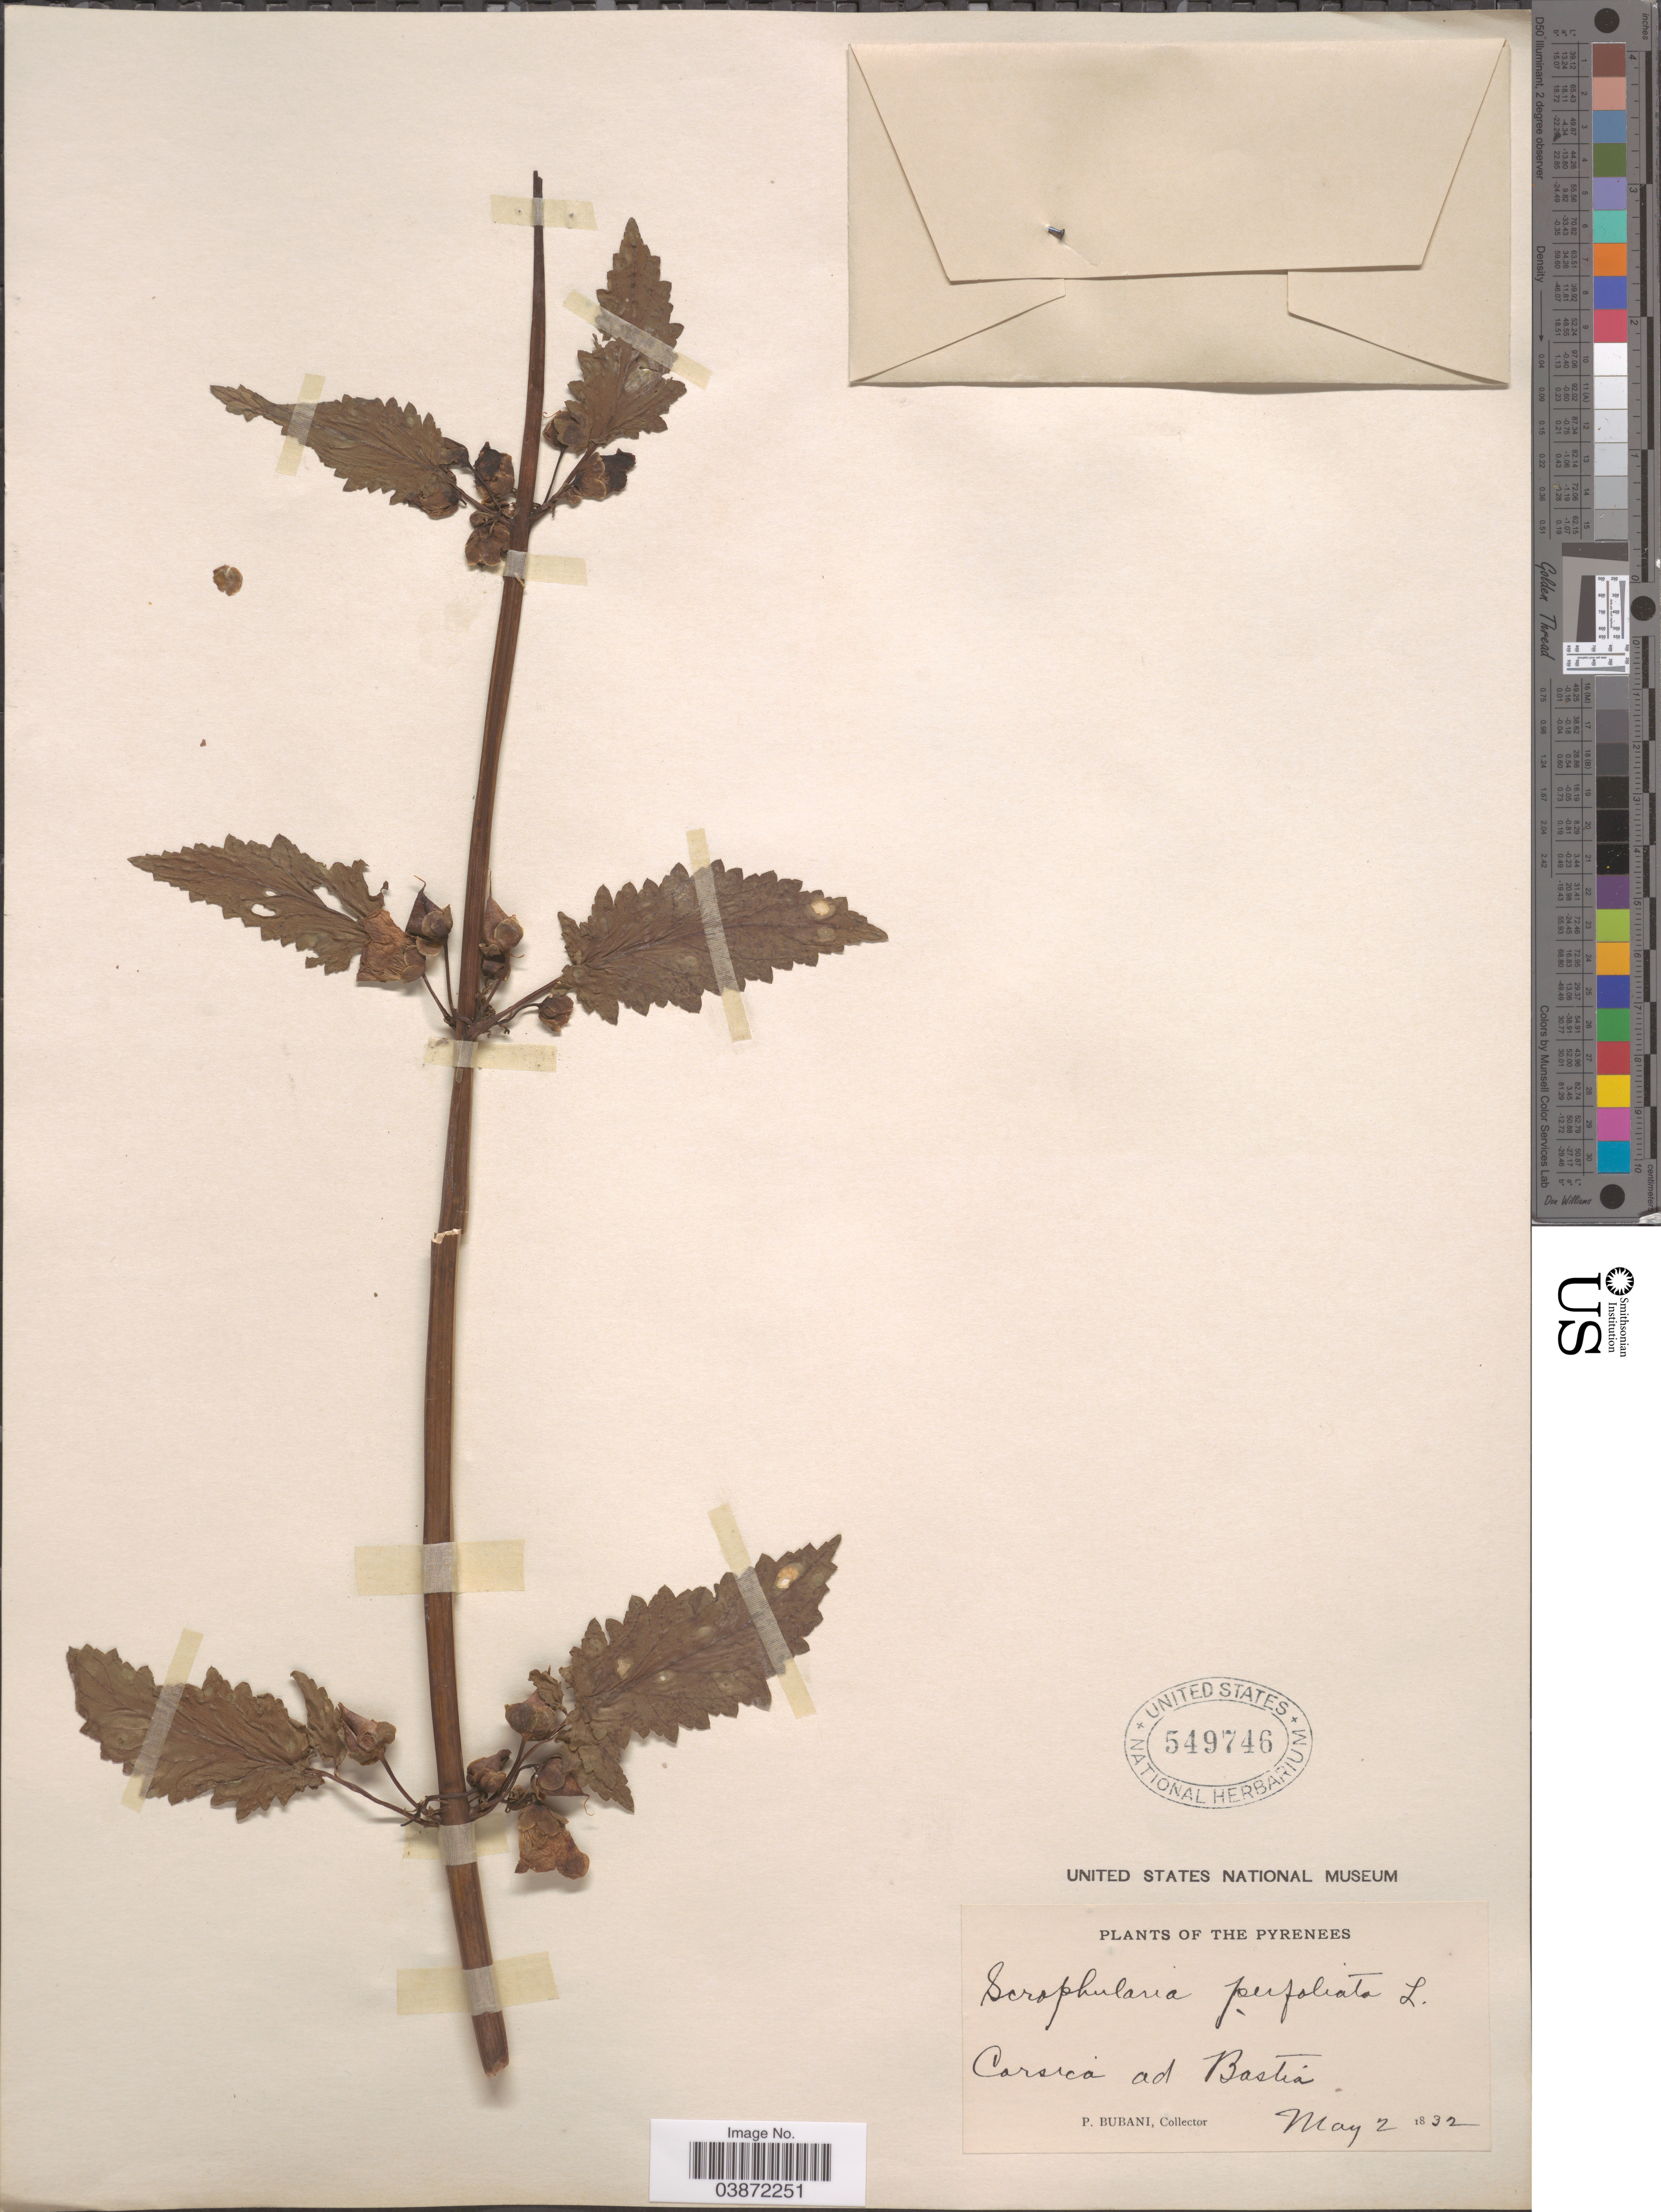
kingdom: Plantae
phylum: Tracheophyta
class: Magnoliopsida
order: Lamiales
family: Scrophulariaceae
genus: Scrophularia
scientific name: Scrophularia perfoliata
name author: L.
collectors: P. Bubani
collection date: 1832-05-02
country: France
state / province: Corsica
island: Corse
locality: The Pyrenees. Corsica ad Bastia.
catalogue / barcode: US 549746